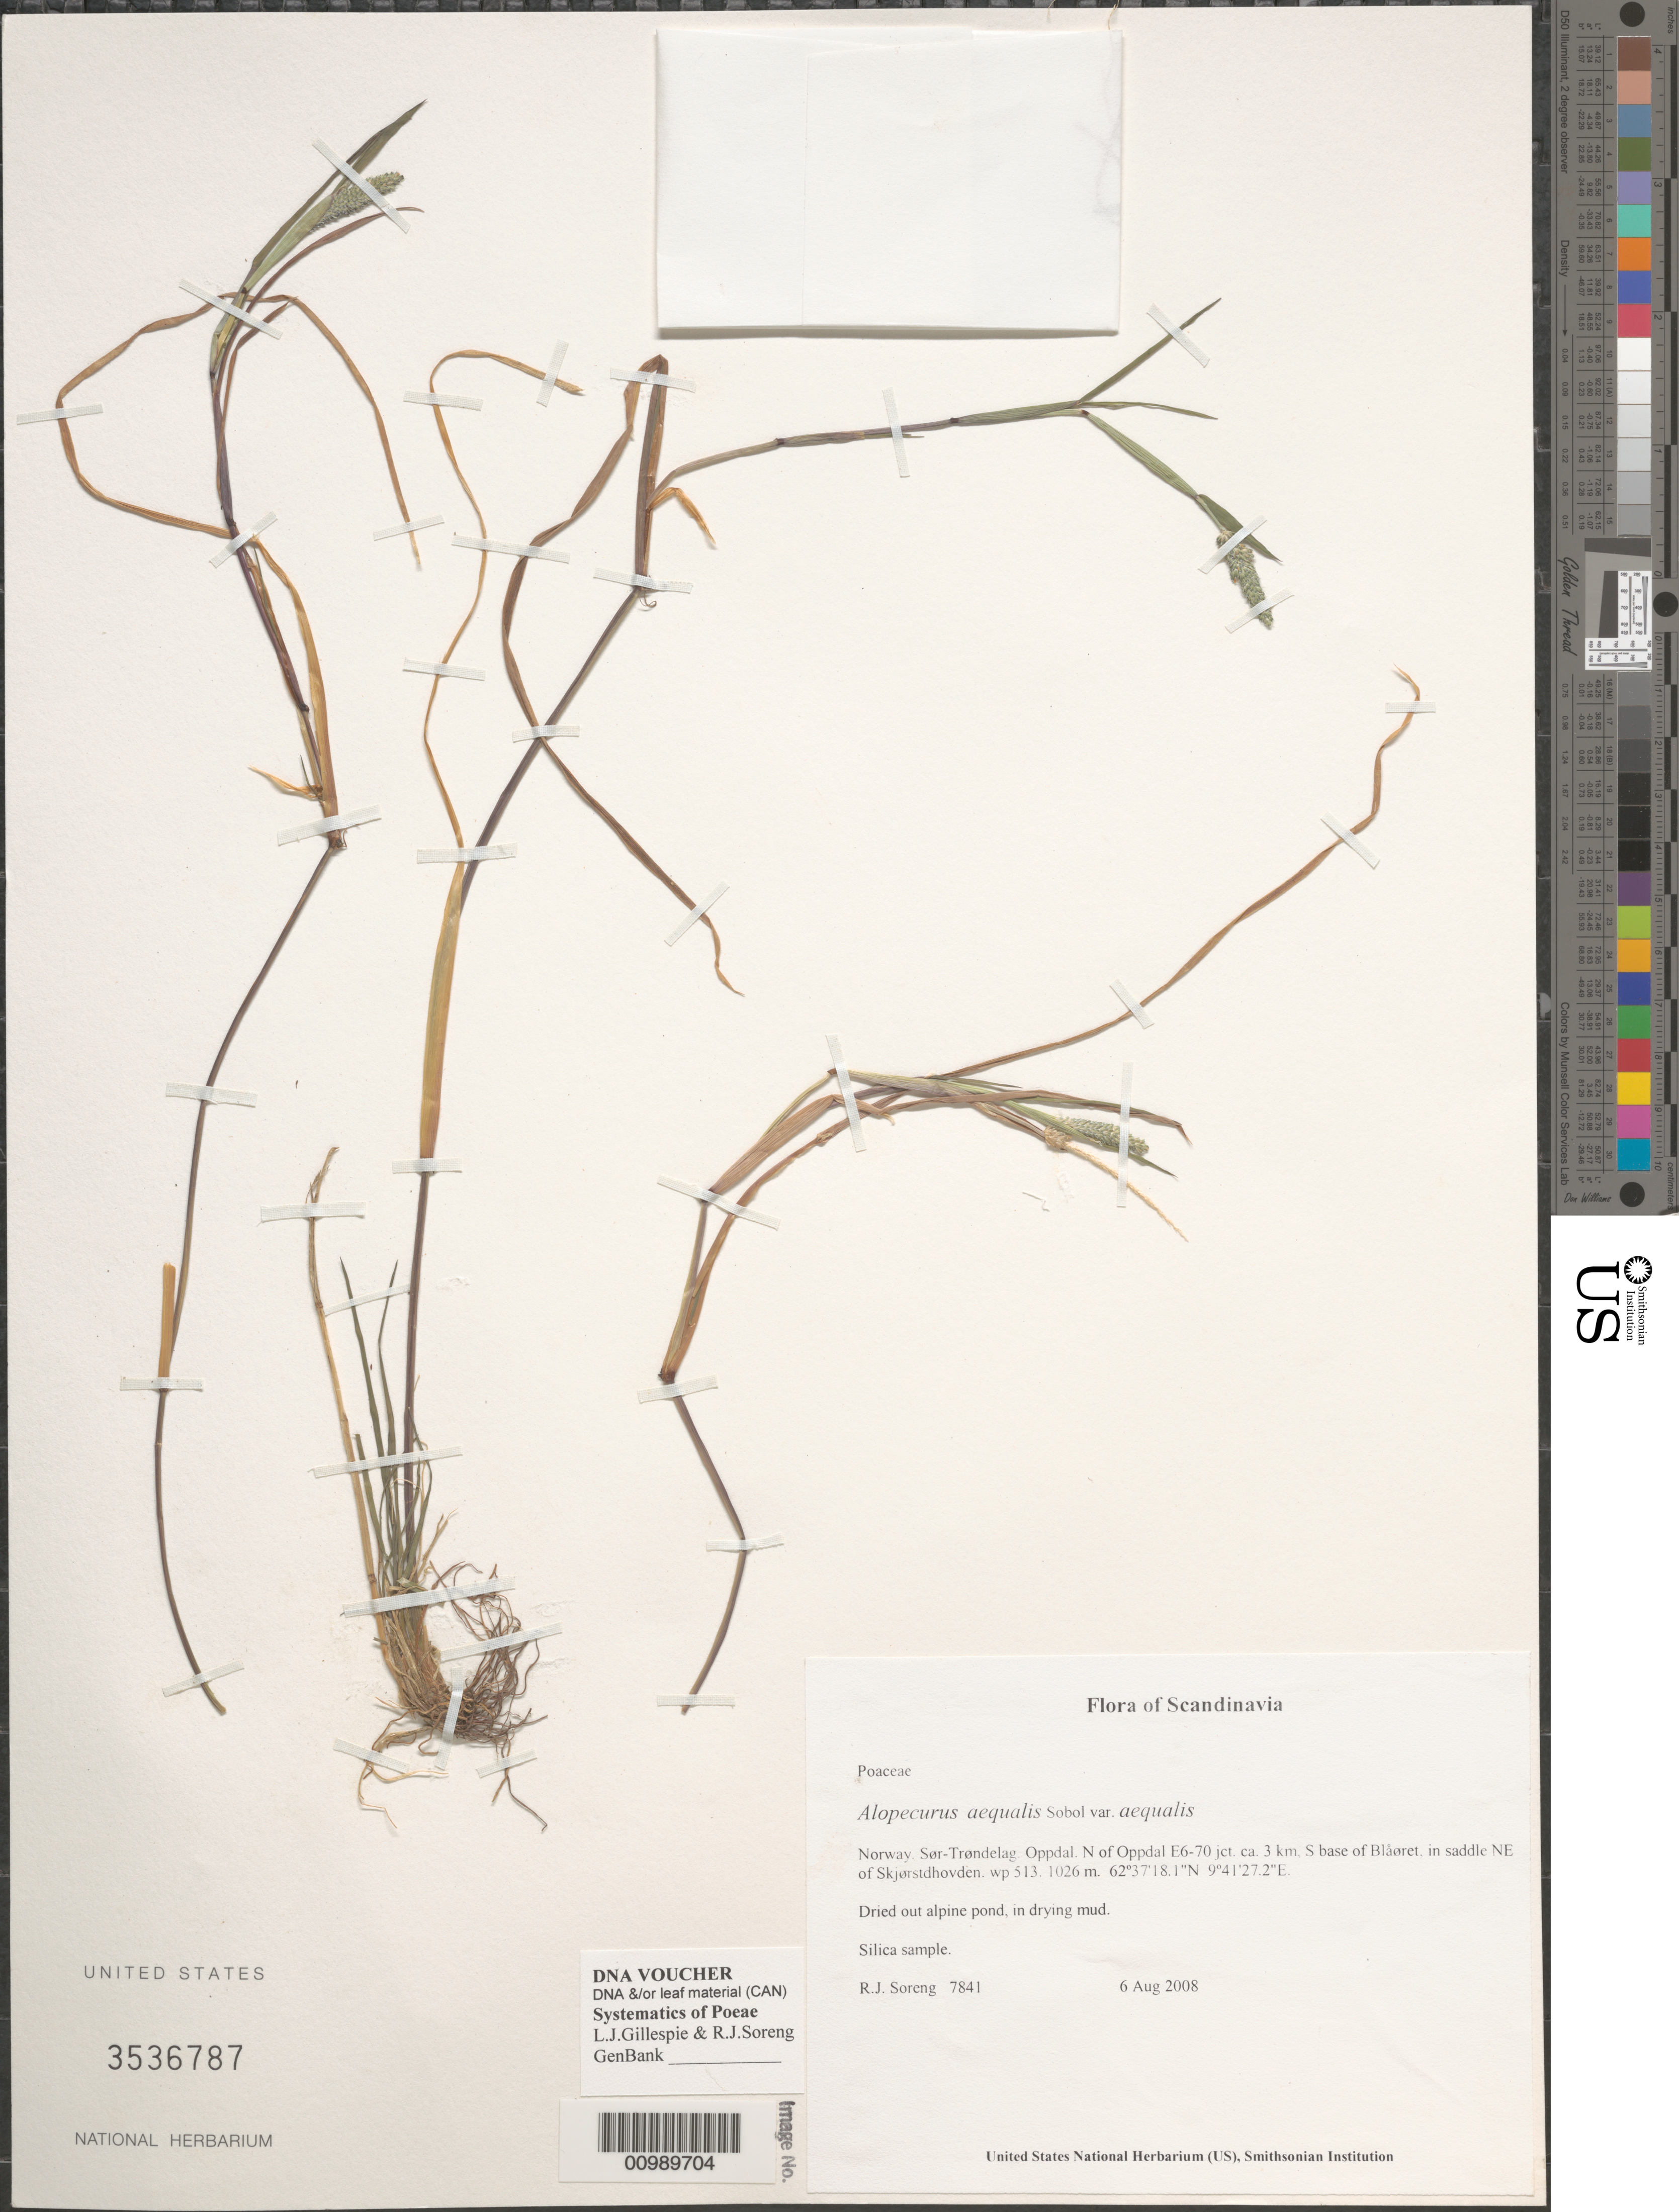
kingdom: Plantae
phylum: Tracheophyta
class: Liliopsida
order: Poales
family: Poaceae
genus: Alopecurus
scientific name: Alopecurus aequalis var. aequalis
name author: Sobol.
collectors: R. J. Soreng & N. L. Soreng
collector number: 7841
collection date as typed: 06 Aug 2008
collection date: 2008-08-06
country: Norway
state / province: Trøndelag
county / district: Oppdal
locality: N of Oppdal E6-70 jct. ca. 3 km, S base of Blåøret, in saddle NE of Skjørstdhovden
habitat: Dried out alpine pond, in drying mud.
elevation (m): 1026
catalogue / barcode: US 3536787